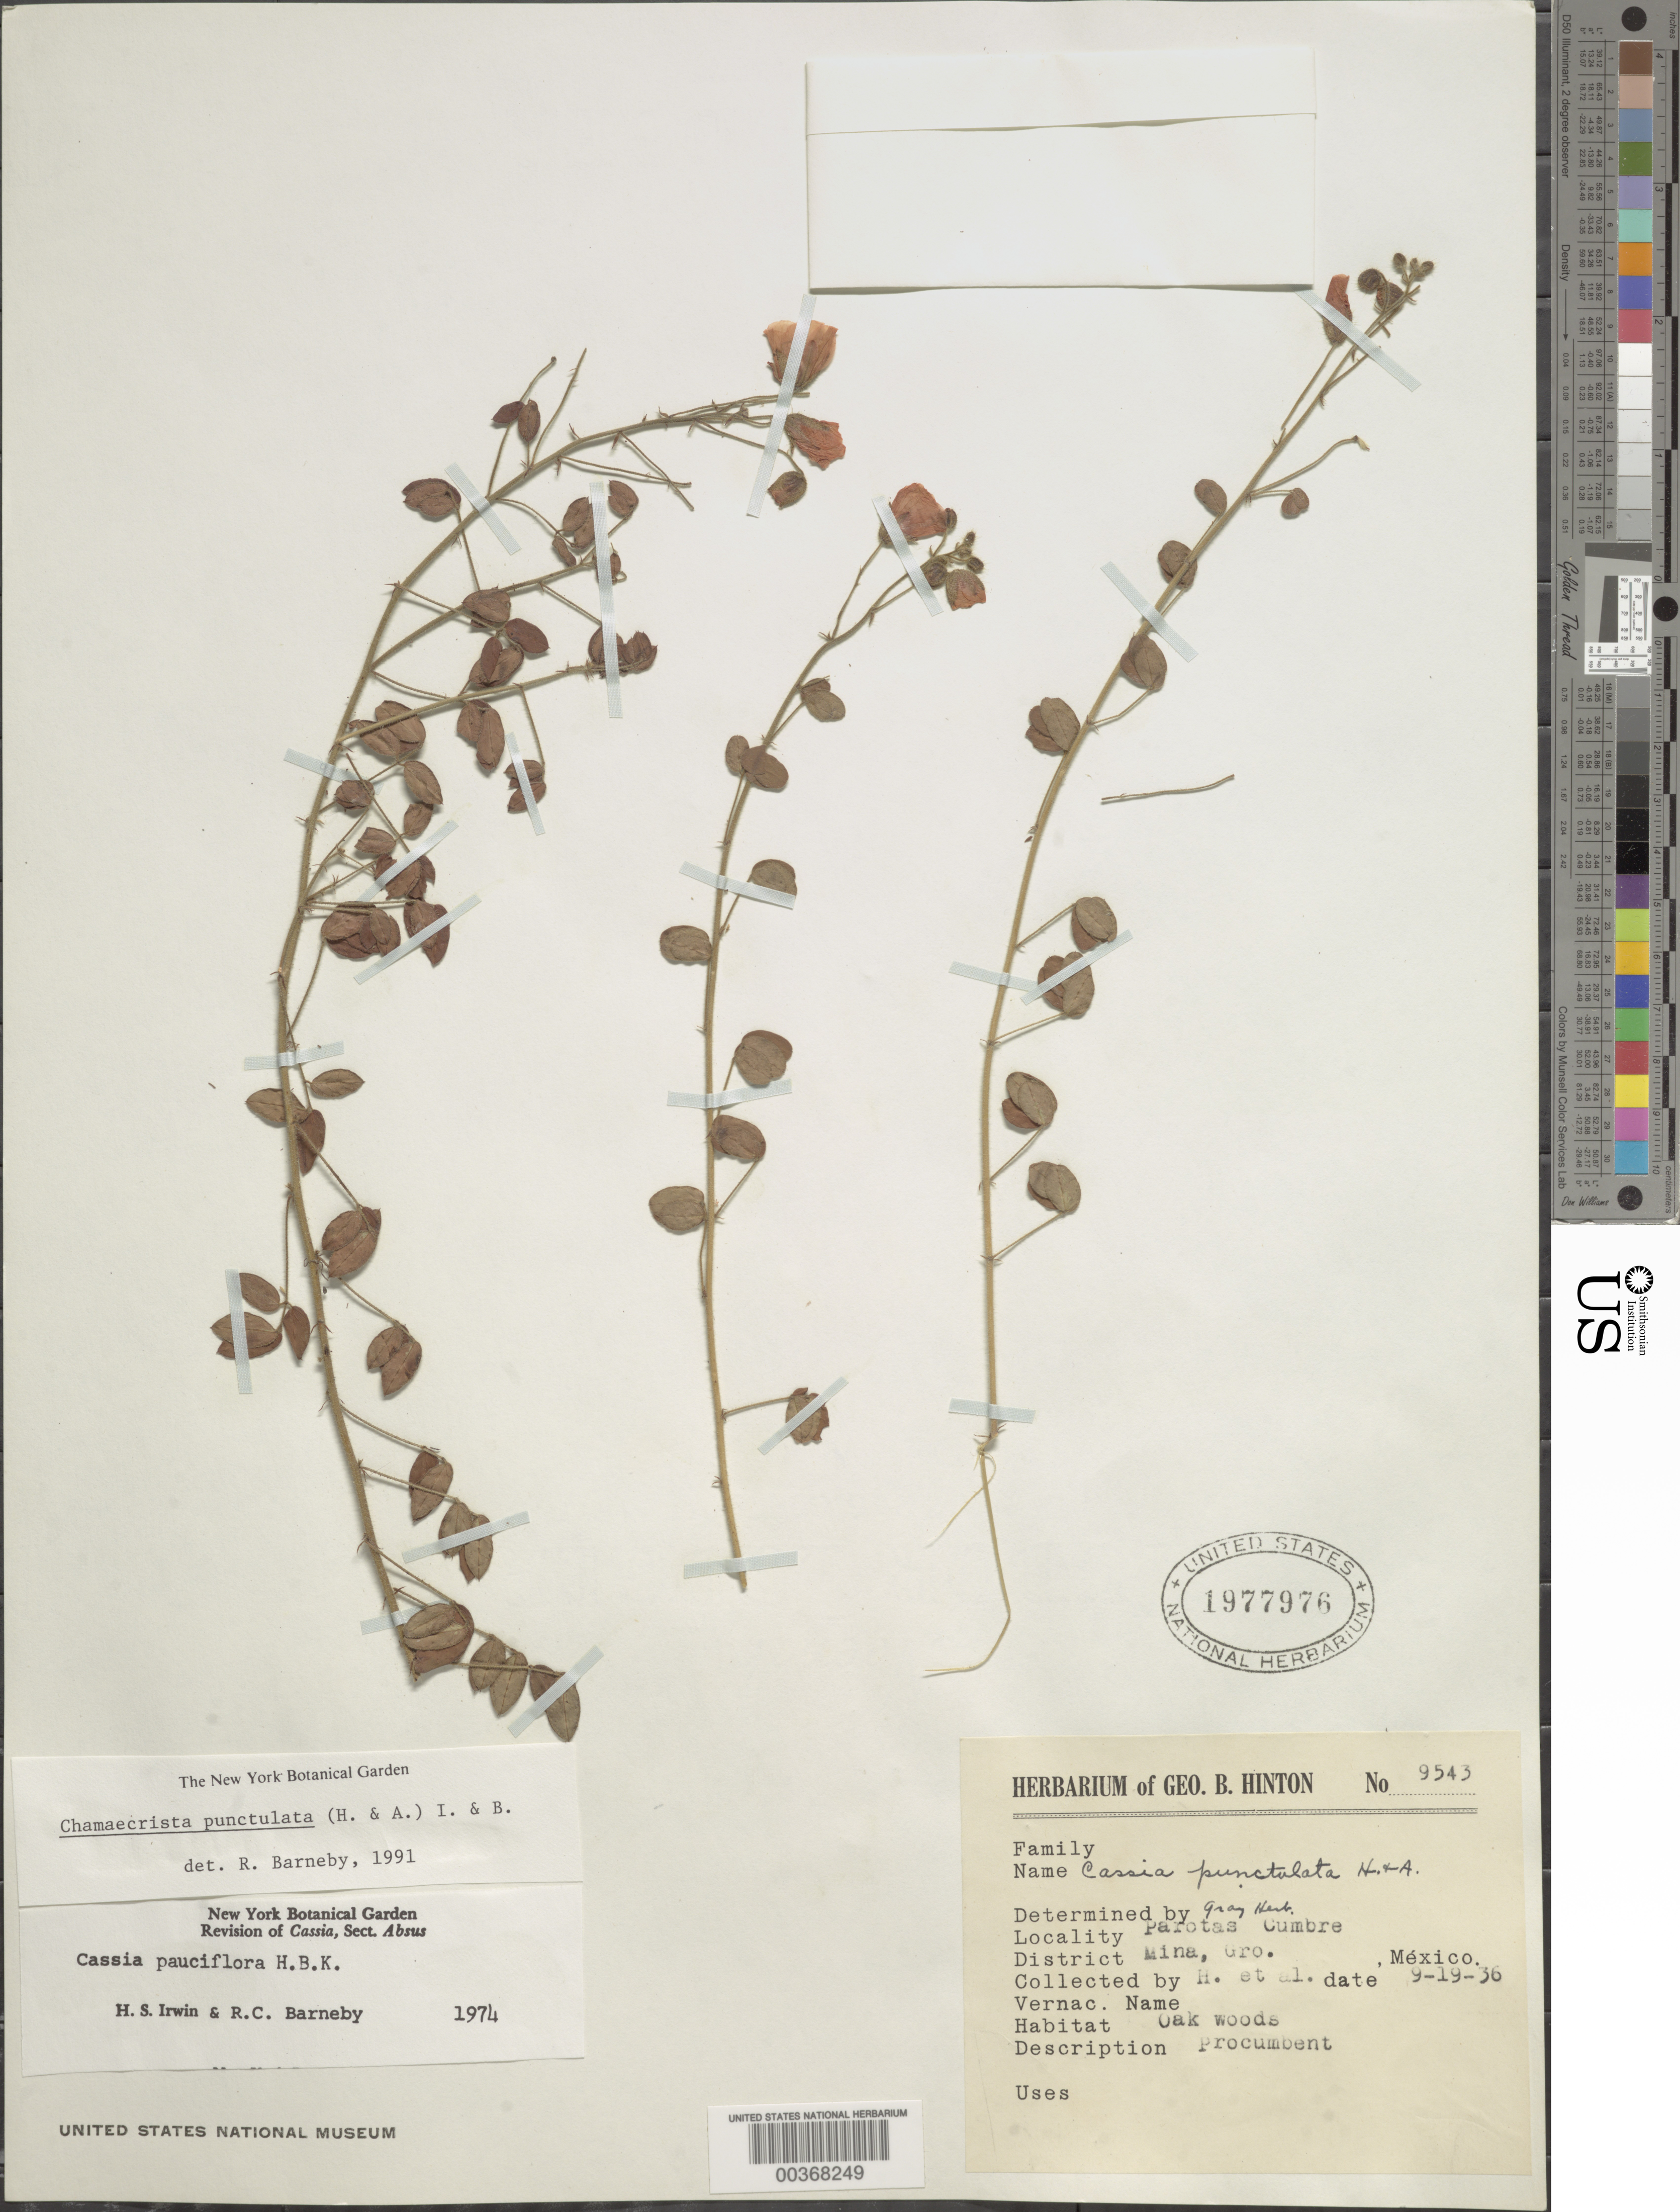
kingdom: Plantae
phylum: Tracheophyta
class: Magnoliopsida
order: Fabales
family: Fabaceae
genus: Chamaecrista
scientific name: Chamaecrista punctulata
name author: (Hook. & Arn.) H.S. Irwin & Barneby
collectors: G. B. Hinton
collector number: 9543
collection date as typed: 19 Sep 1936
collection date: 1936-09-19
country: Mexico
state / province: Guerrero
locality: Mina mun. (?), parotas cumbre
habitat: Oak woods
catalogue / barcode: US 1977976